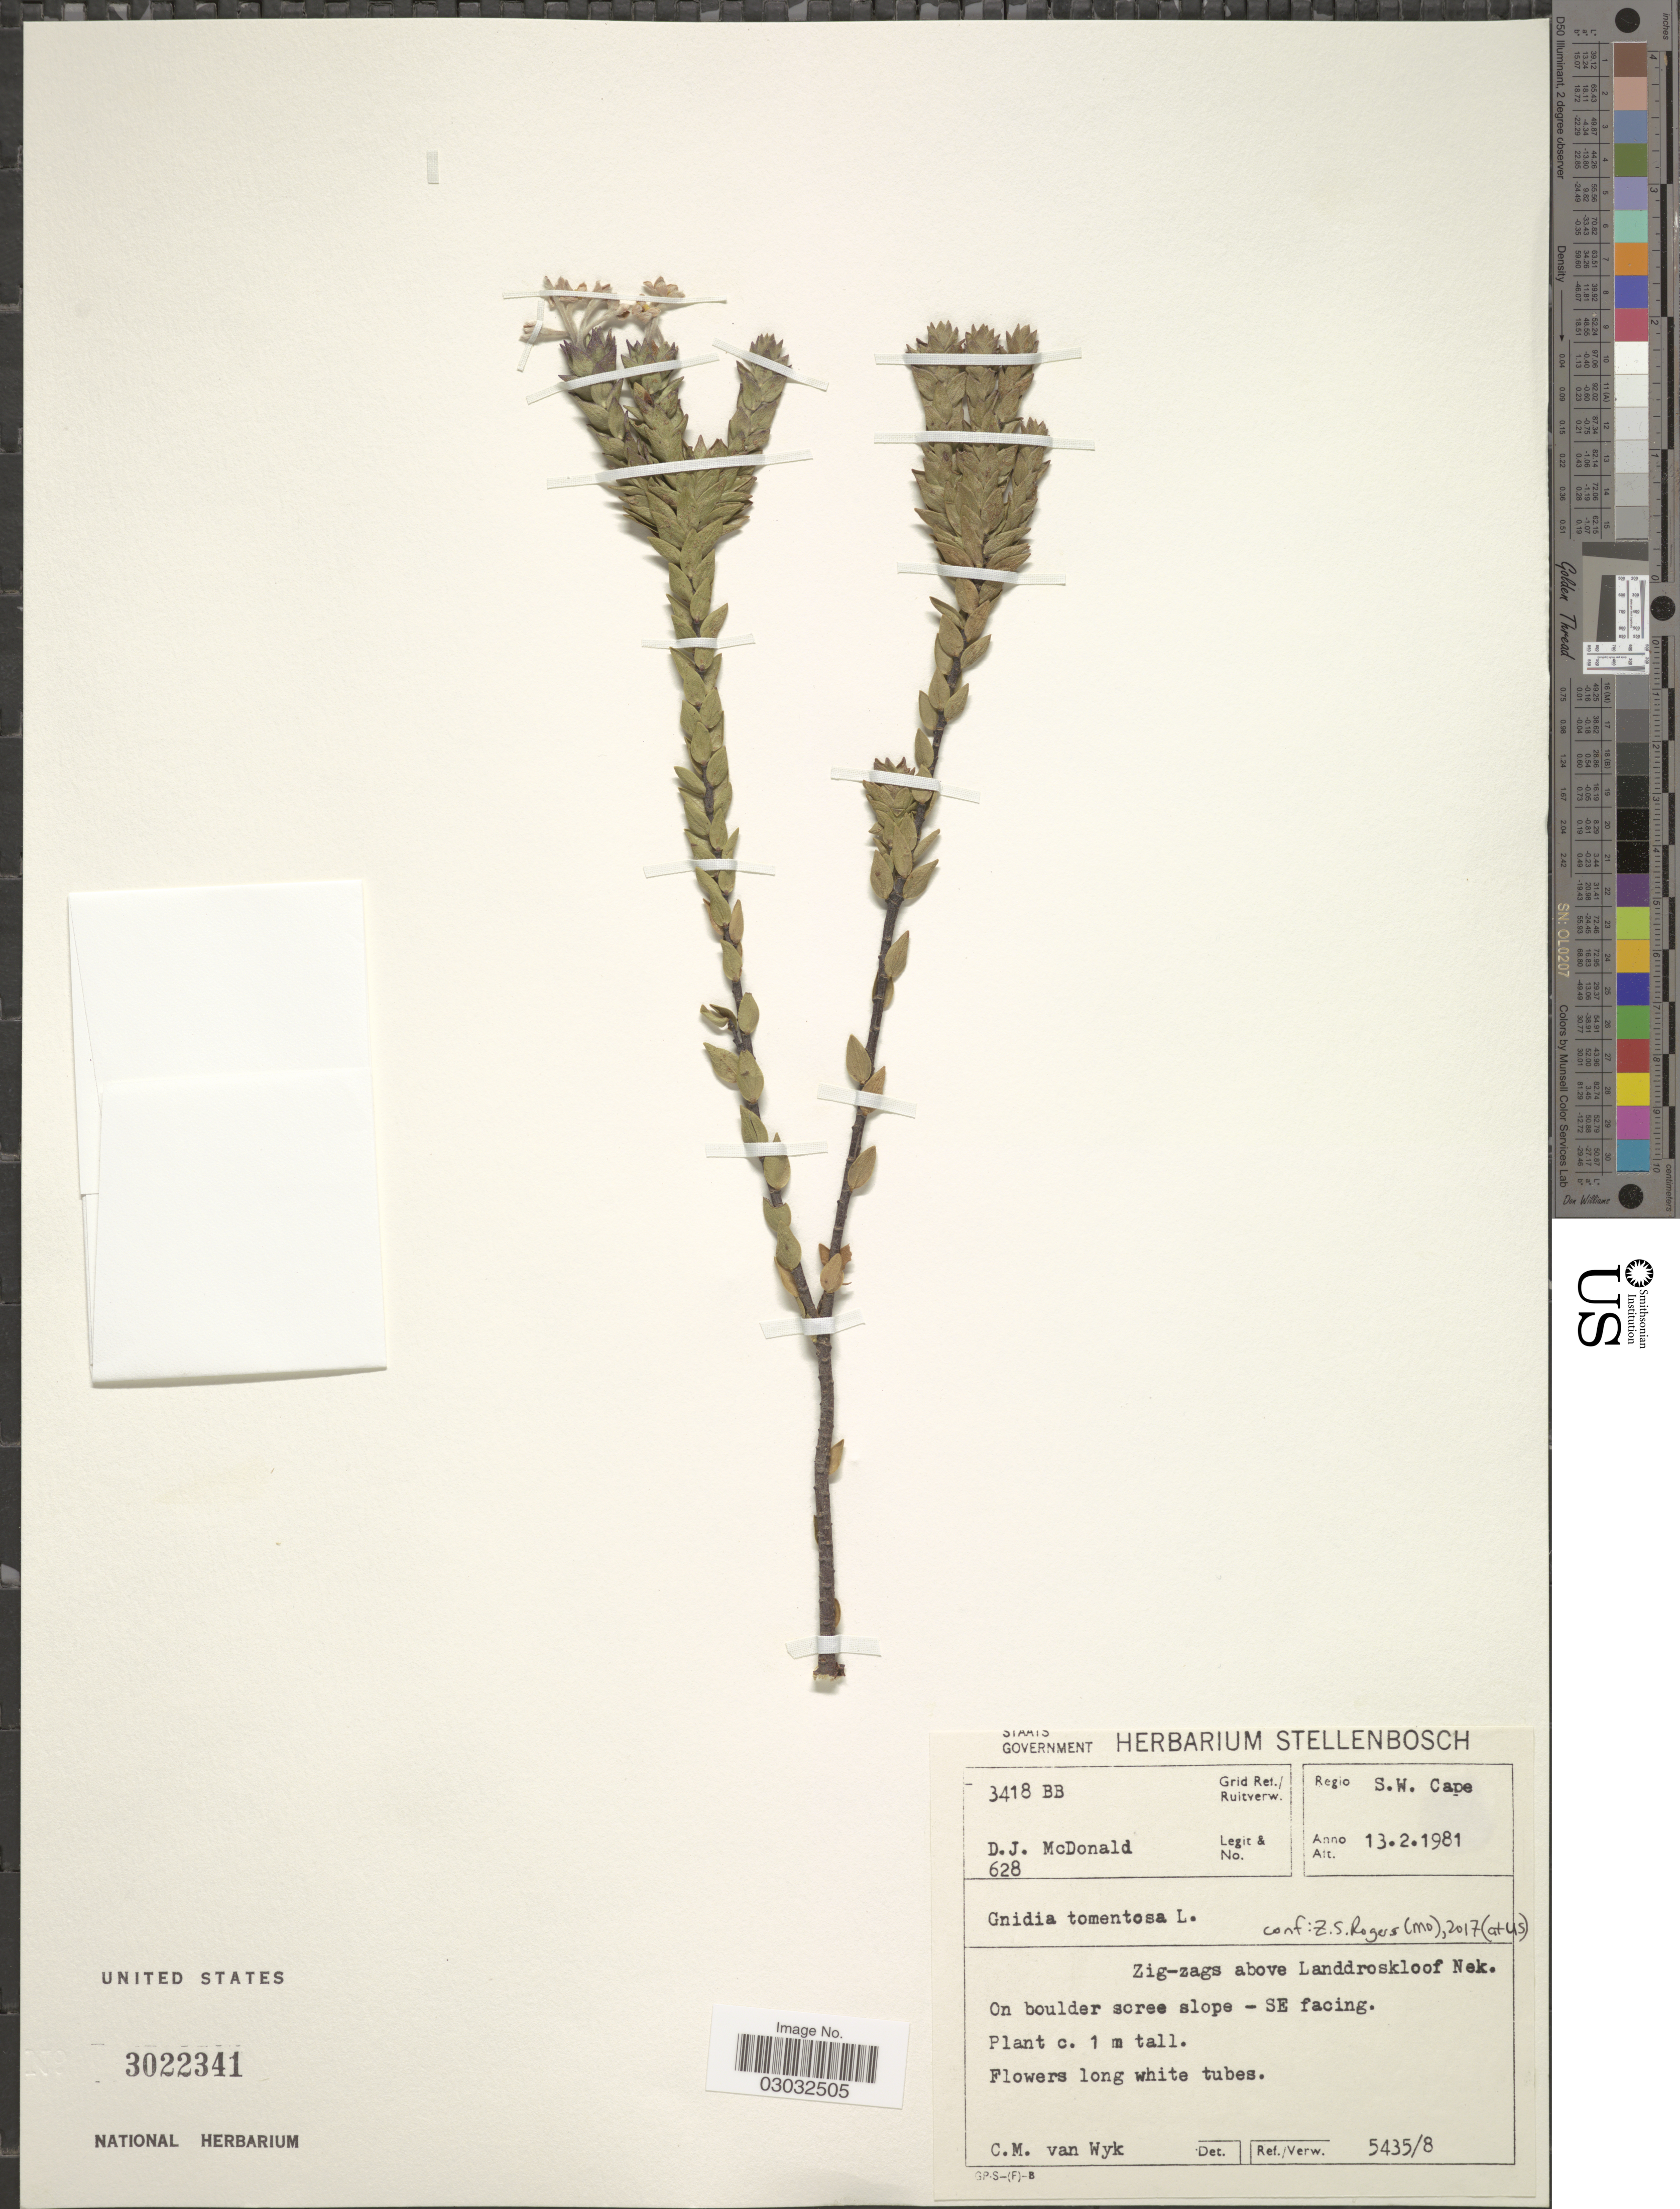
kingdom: Plantae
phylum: Tracheophyta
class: Magnoliopsida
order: Malvales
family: Thymelaeaceae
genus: Gnidia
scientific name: Gnidia tomentosa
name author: L.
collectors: D. McDonald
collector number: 628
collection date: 1981-02-13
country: South Africa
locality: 3418 BB Grid Ref./ Ruitverw. Regio S. W. Cape. Zig-zags above Landdroskloof Nek. On boulder scree slope - SE Facing.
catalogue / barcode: US 3022341